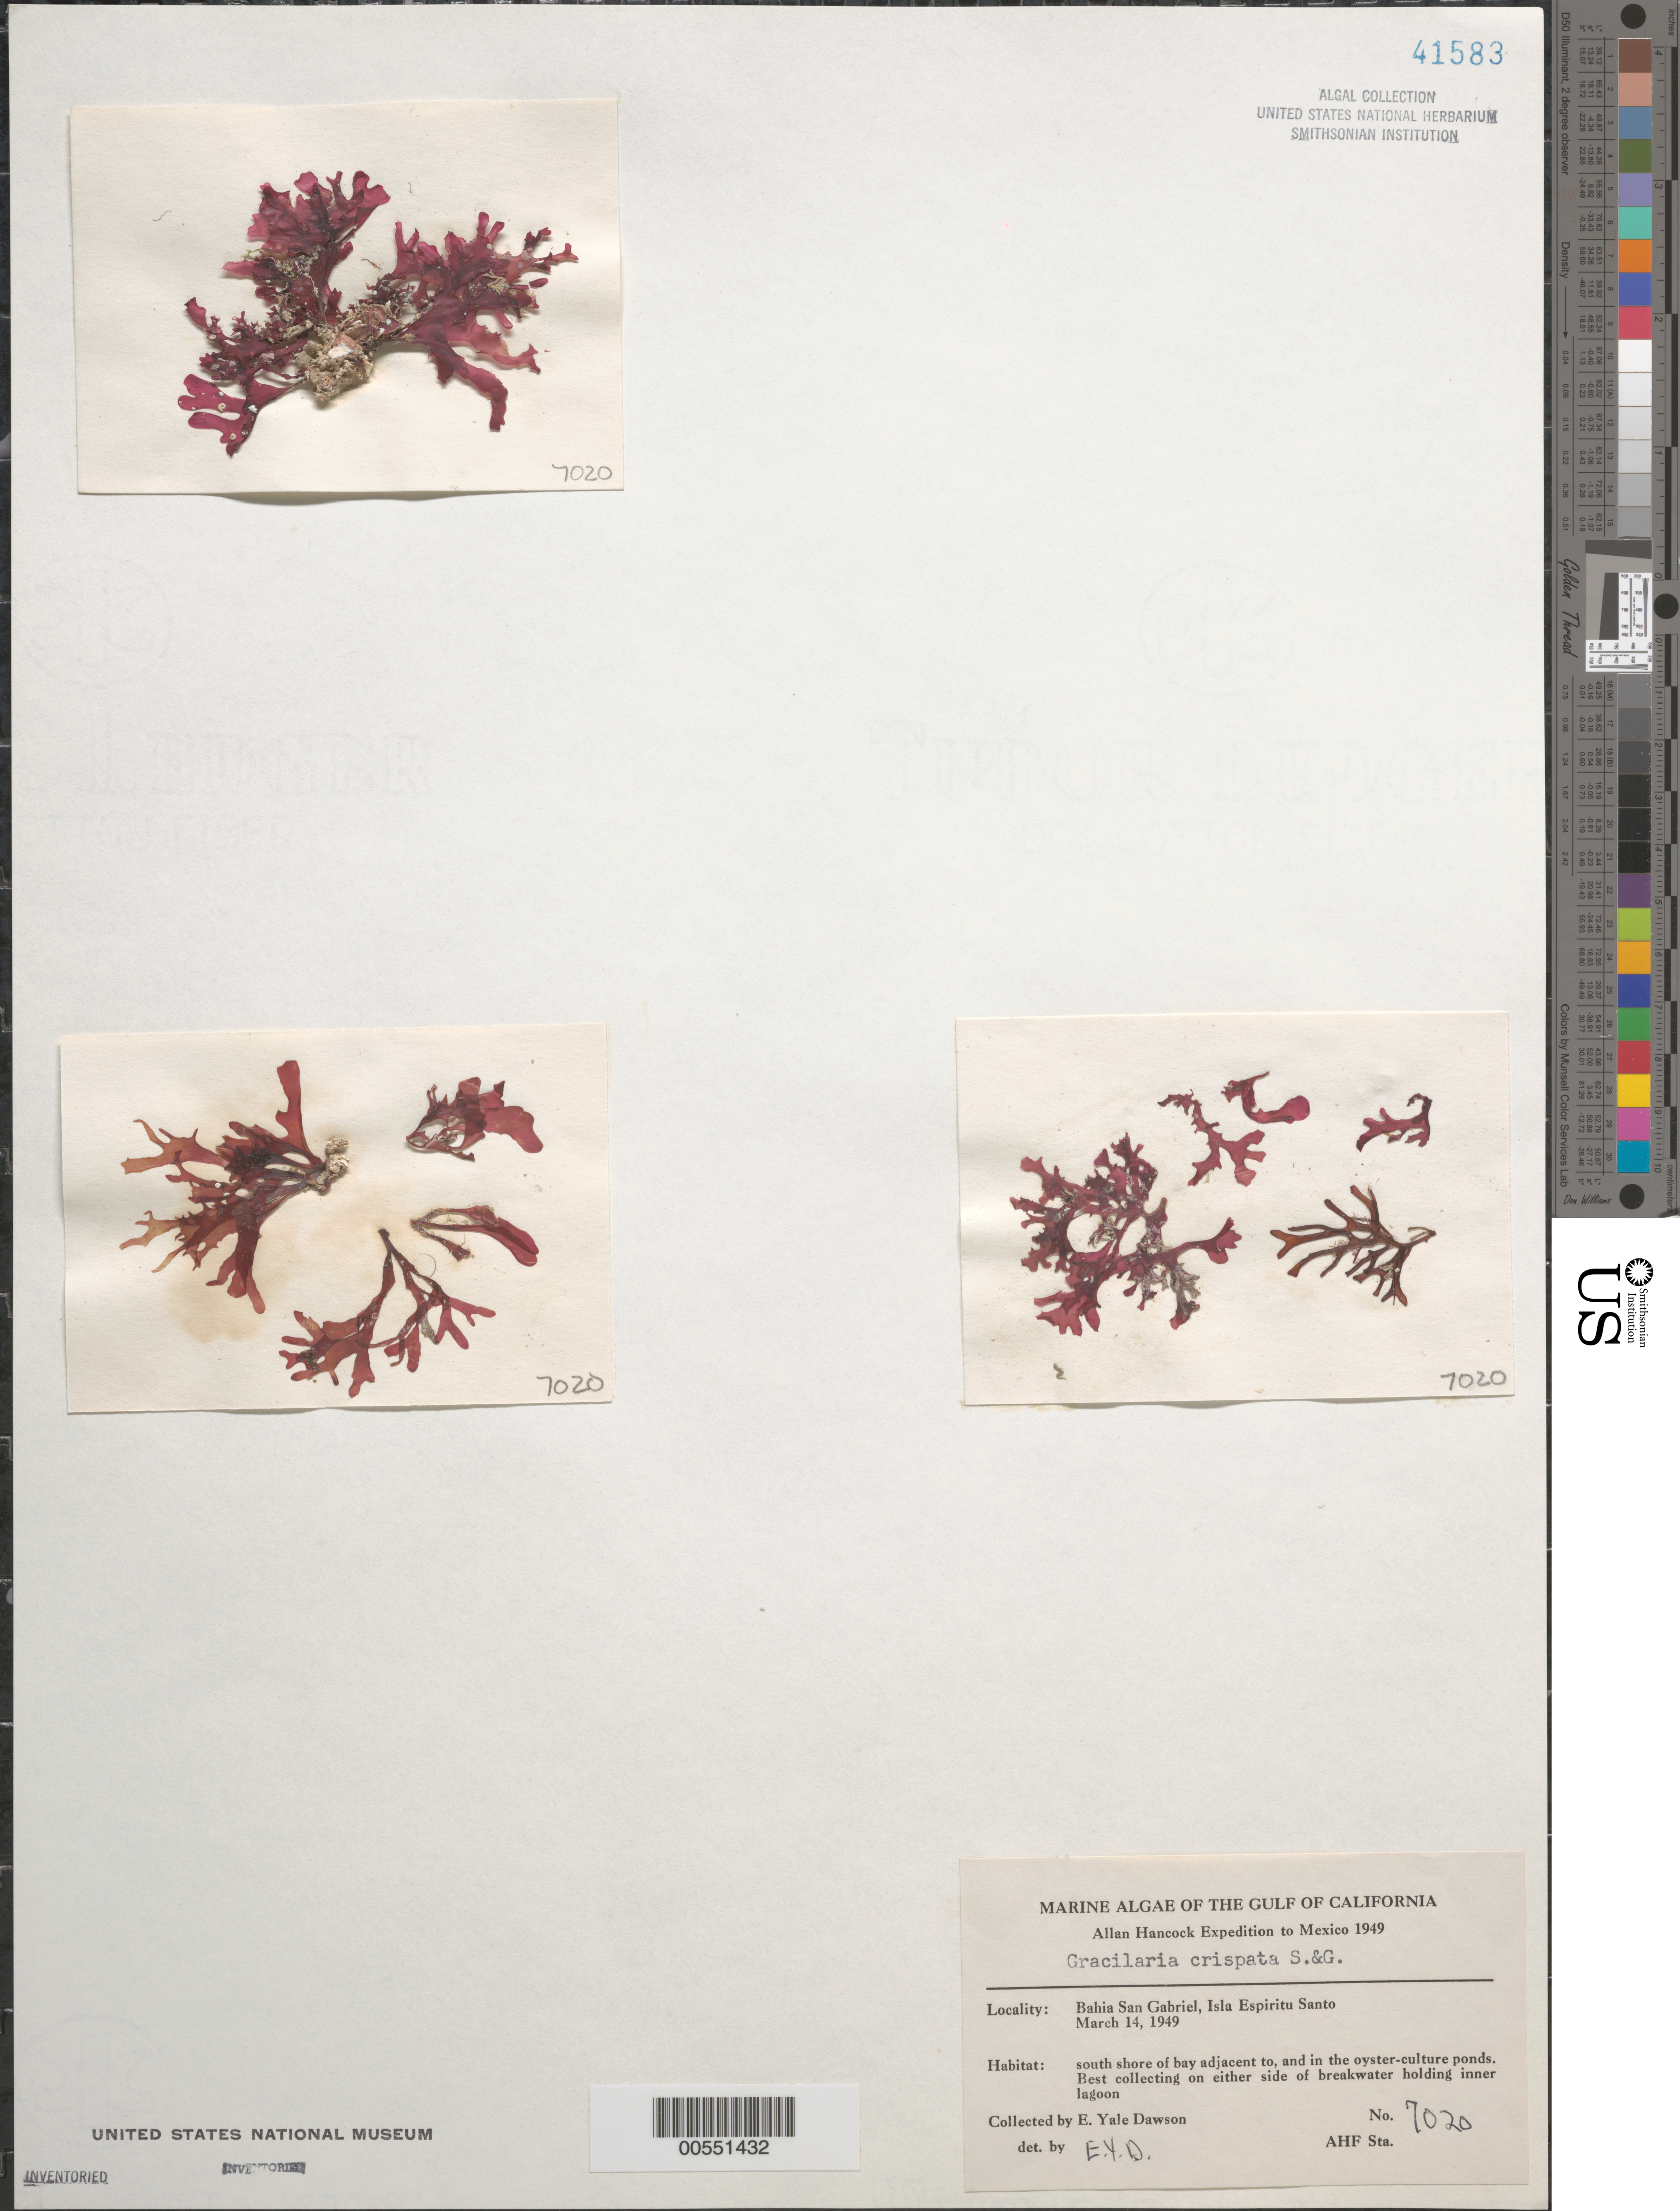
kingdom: Plantae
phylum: Rhodophyta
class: Florideophyceae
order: Gracilariales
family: Gracilariaceae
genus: Gracilaria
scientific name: Gracilaria crispata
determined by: Dawson, E. Y.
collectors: E. Y. Dawson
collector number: EYD 7020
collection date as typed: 14 Mar 1949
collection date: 1949-03-14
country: Mexico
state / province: Baja California Sur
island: Isla Espiritu Santo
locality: Bahia San Gabriel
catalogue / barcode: US 41583